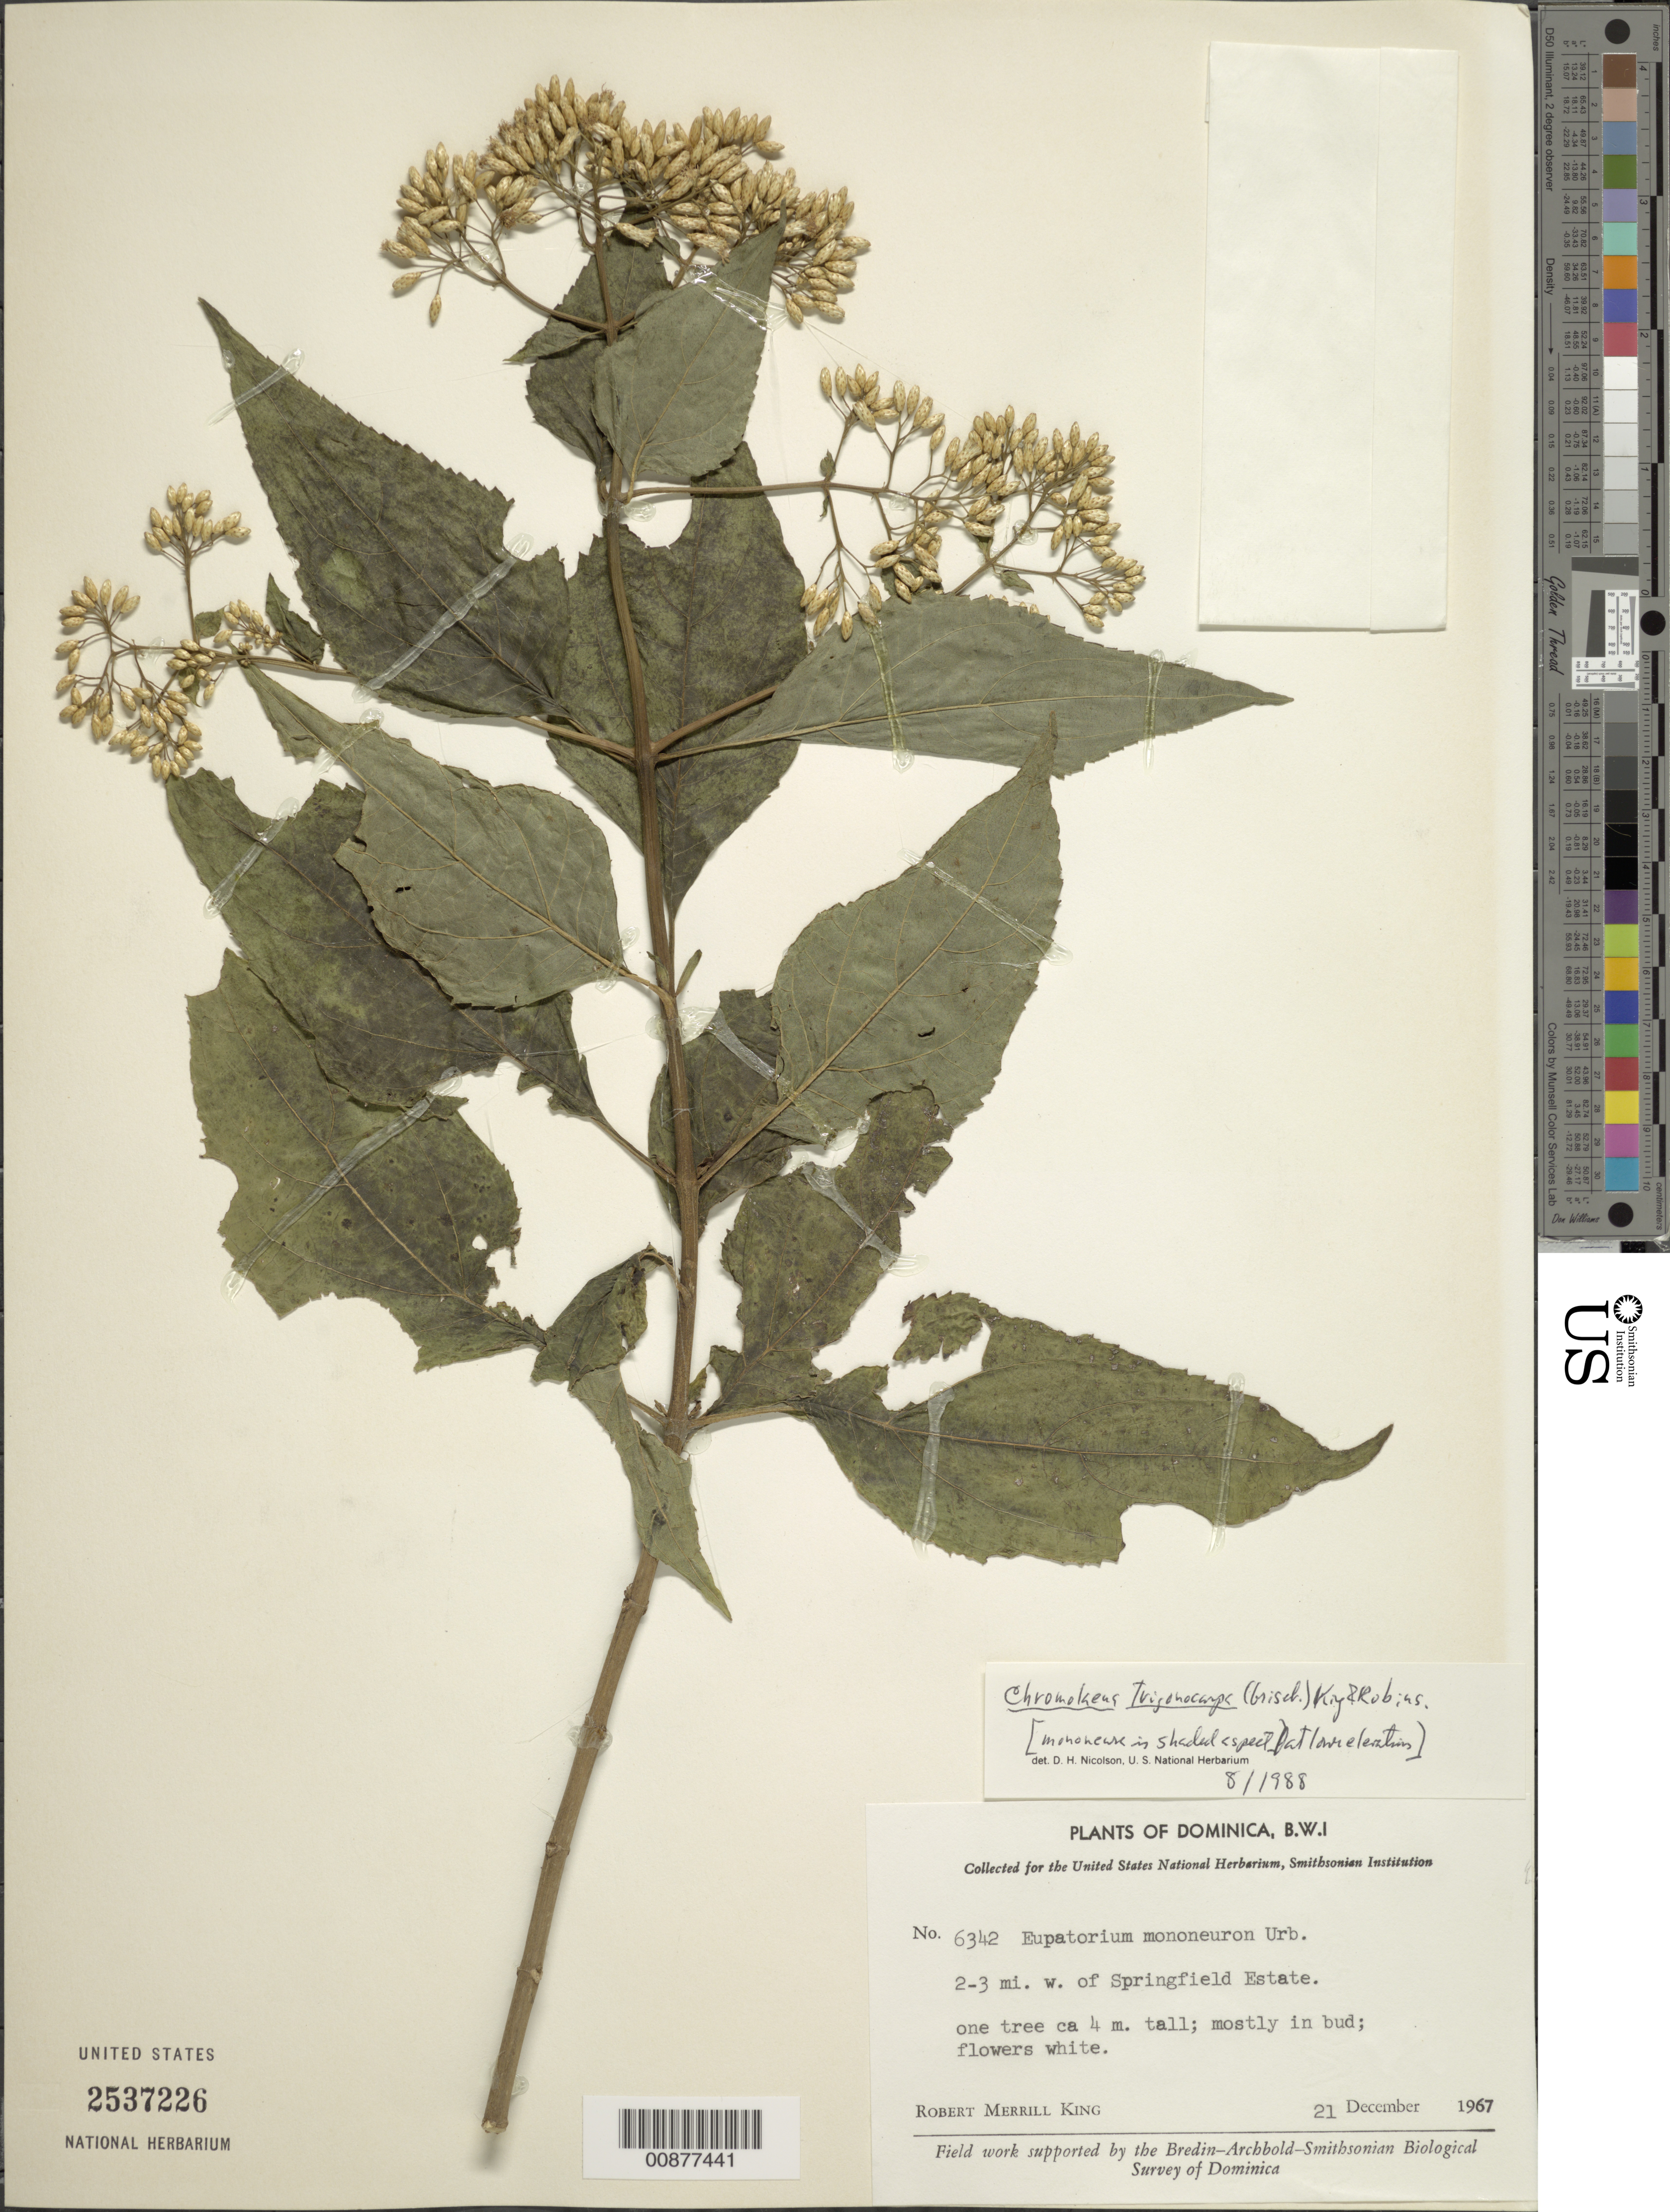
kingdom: Plantae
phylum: Tracheophyta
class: Magnoliopsida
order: Asterales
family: Asteraceae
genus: Chromolaena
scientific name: Chromolaena trigonocarpa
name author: (Griseb.) R.M. King & H. Rob.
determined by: Nicolson, Dan H.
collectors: R. M. King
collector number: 6342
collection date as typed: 21 Dec 1967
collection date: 1967-12-21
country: Dominica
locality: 2-3 mi. W of Springfield Estate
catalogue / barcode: US 2537226